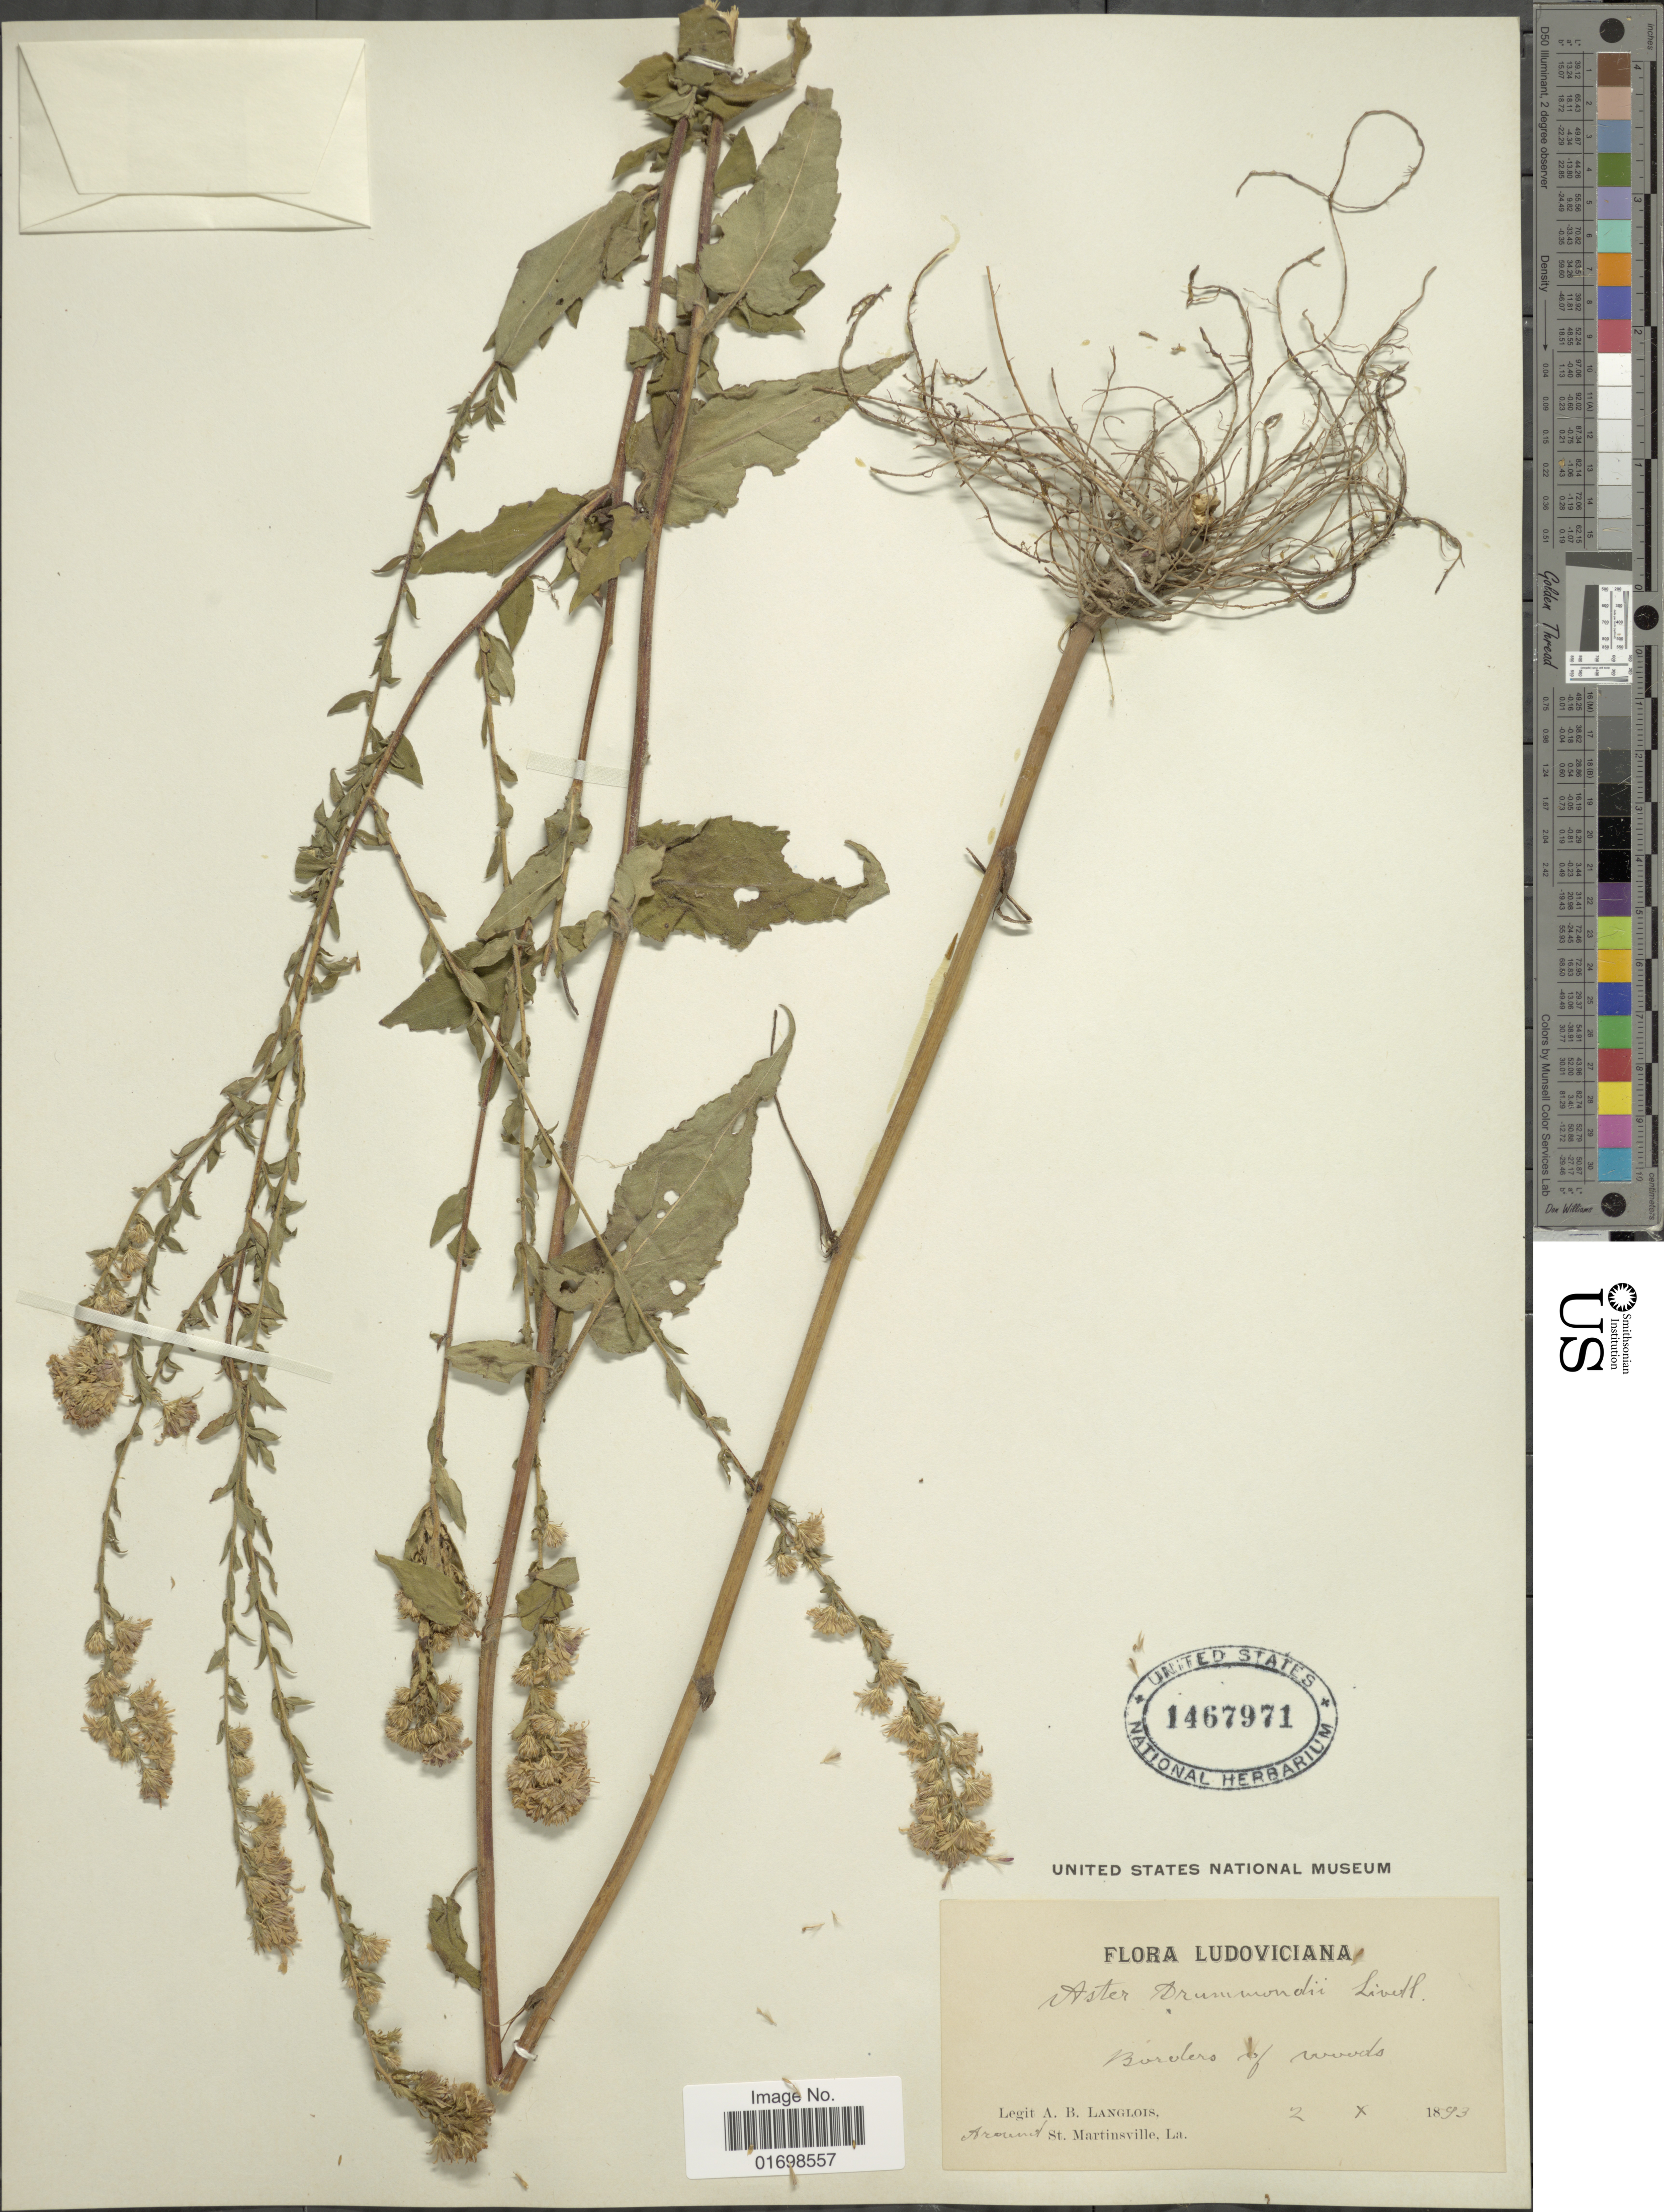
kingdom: Plantae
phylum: Tracheophyta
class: Magnoliopsida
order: Asterales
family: Asteraceae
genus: Symphyotrichum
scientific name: Symphyotrichum drummondii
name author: (Lindl.) G.L. Nesom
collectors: A. Langlois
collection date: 1893-10-02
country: United States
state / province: Louisiana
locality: Borders of woods, Ludoviciana. Around St. Martinsville, La.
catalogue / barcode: US 1467971